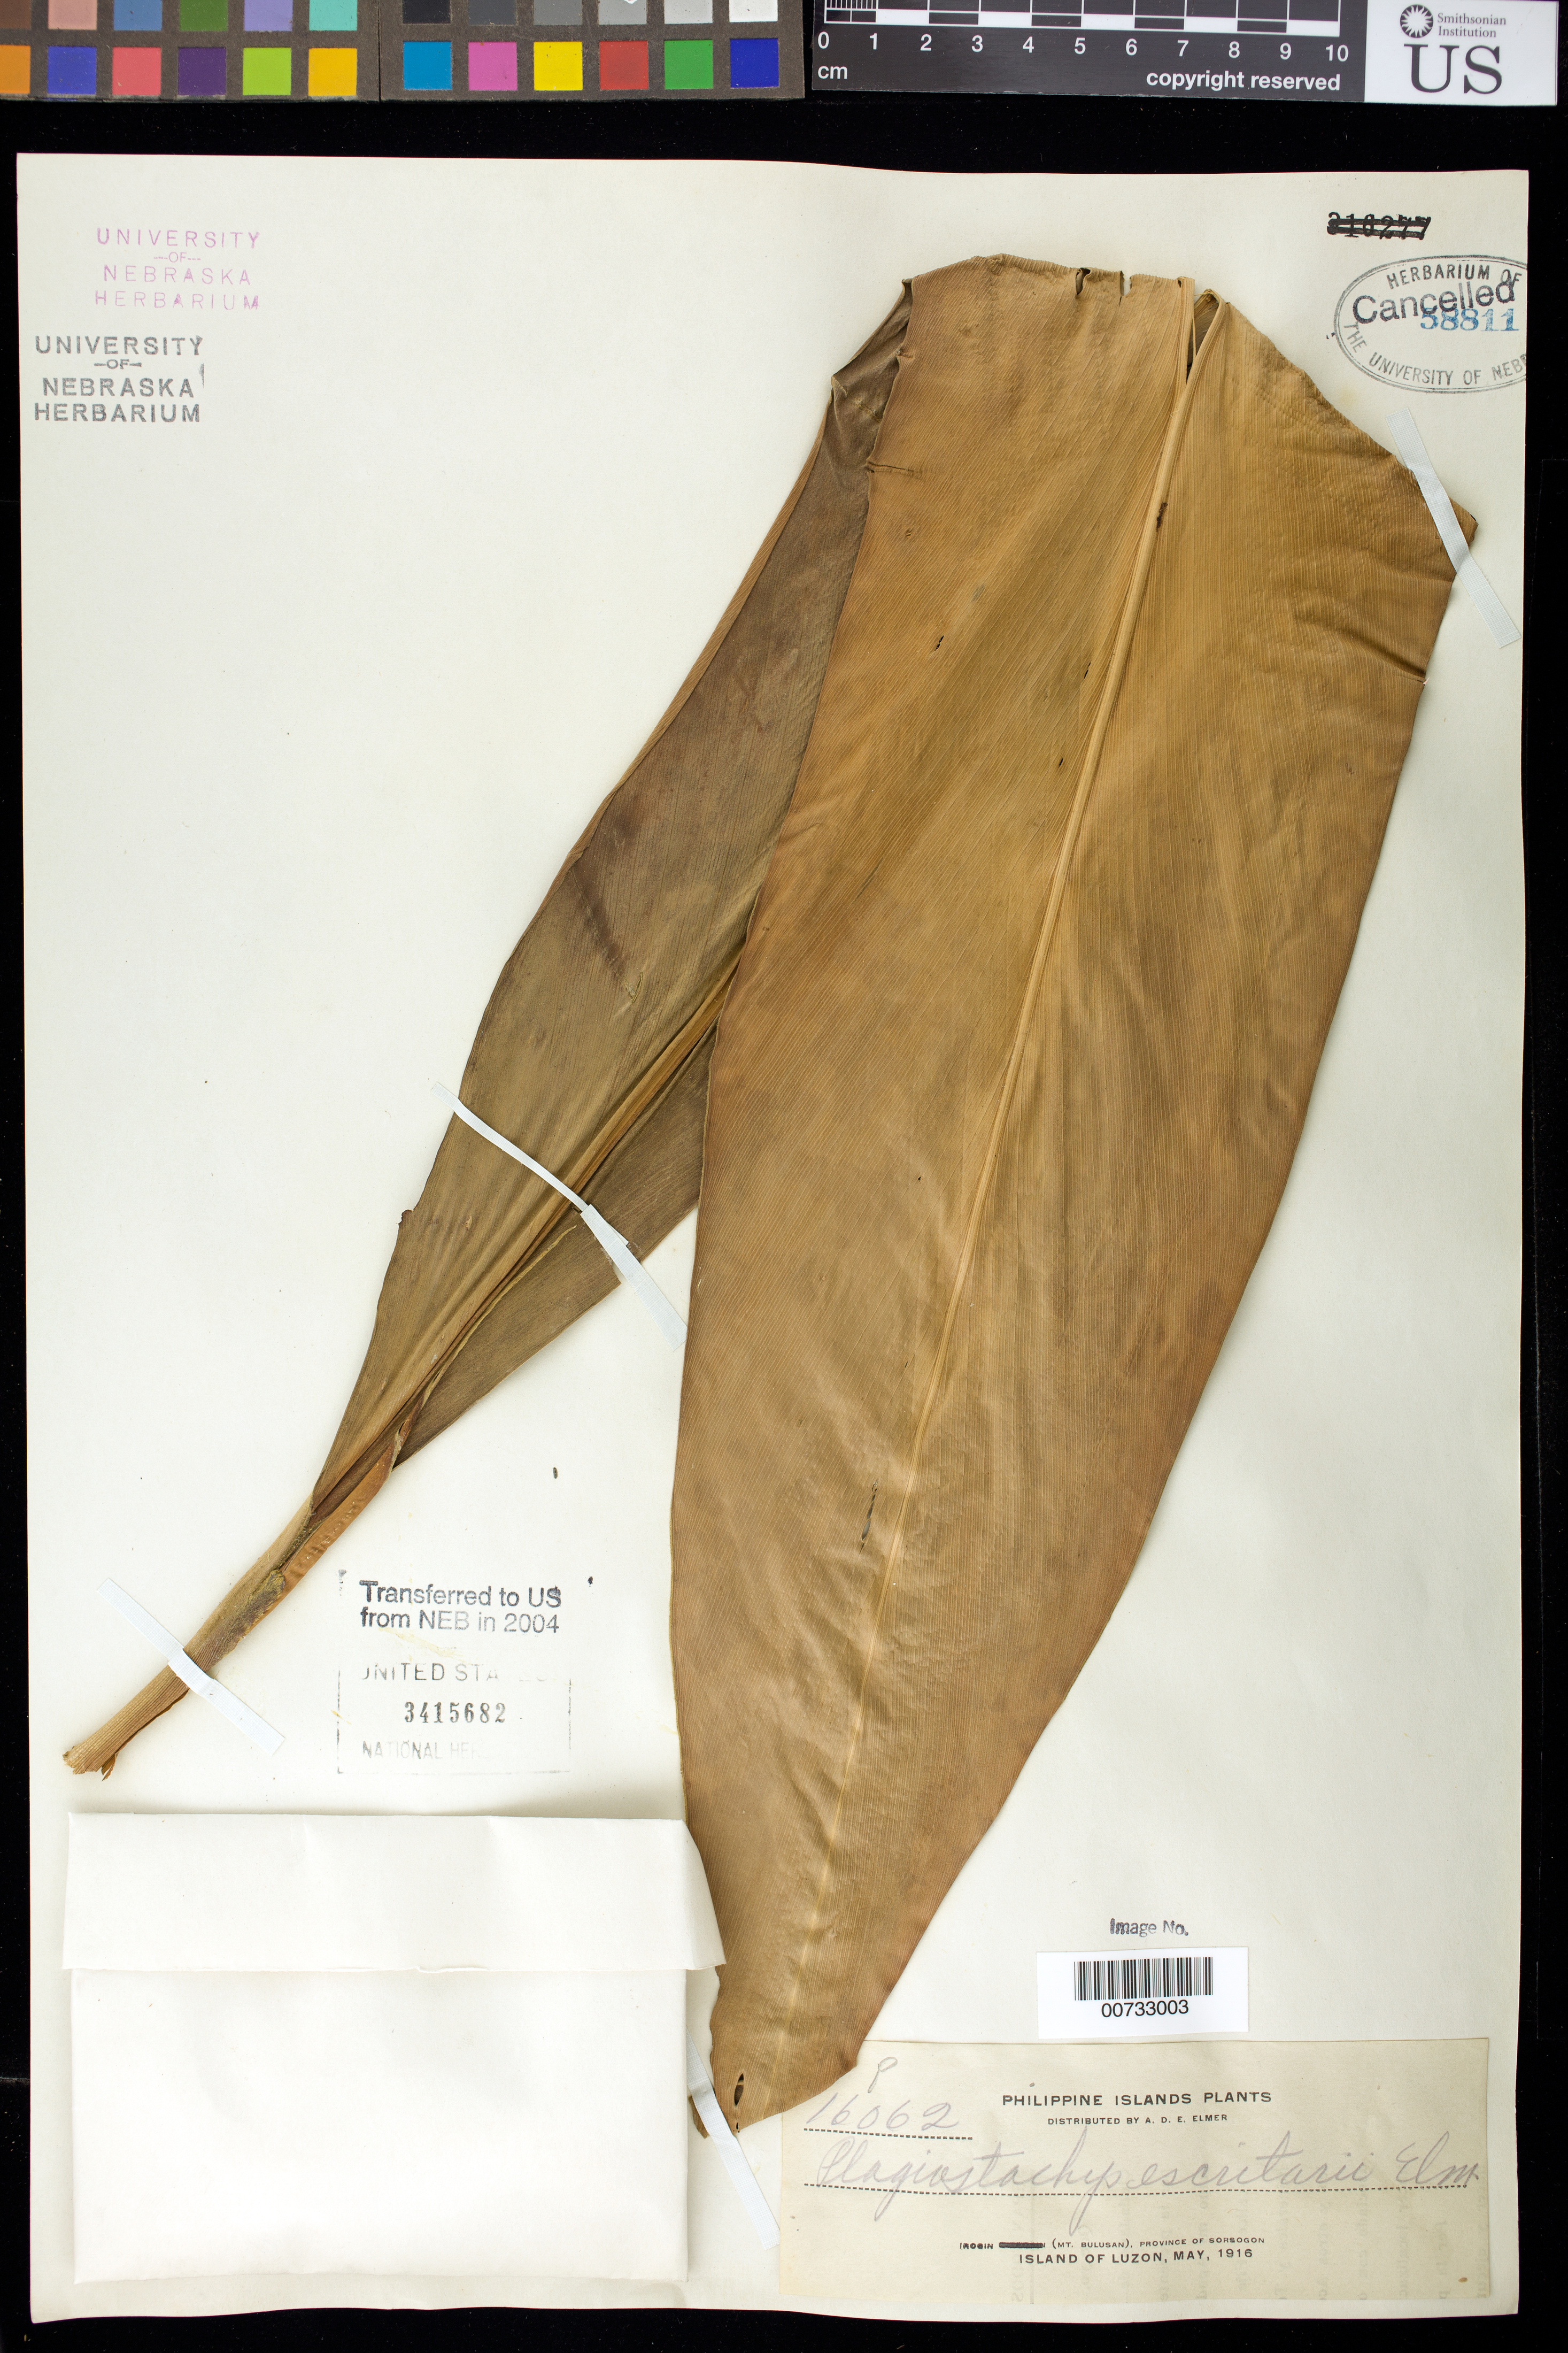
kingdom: Plantae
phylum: Tracheophyta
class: Liliopsida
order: Zingiberales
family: Zingiberaceae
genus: Plagiostachys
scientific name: Plagiostachys escritorii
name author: Elmer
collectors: A. D. E. Elmer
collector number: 16062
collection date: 1916-05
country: Philippines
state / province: Bicol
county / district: Sorsogon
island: Luzon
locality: Irosin (Mt Bulusan)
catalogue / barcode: US 3415682